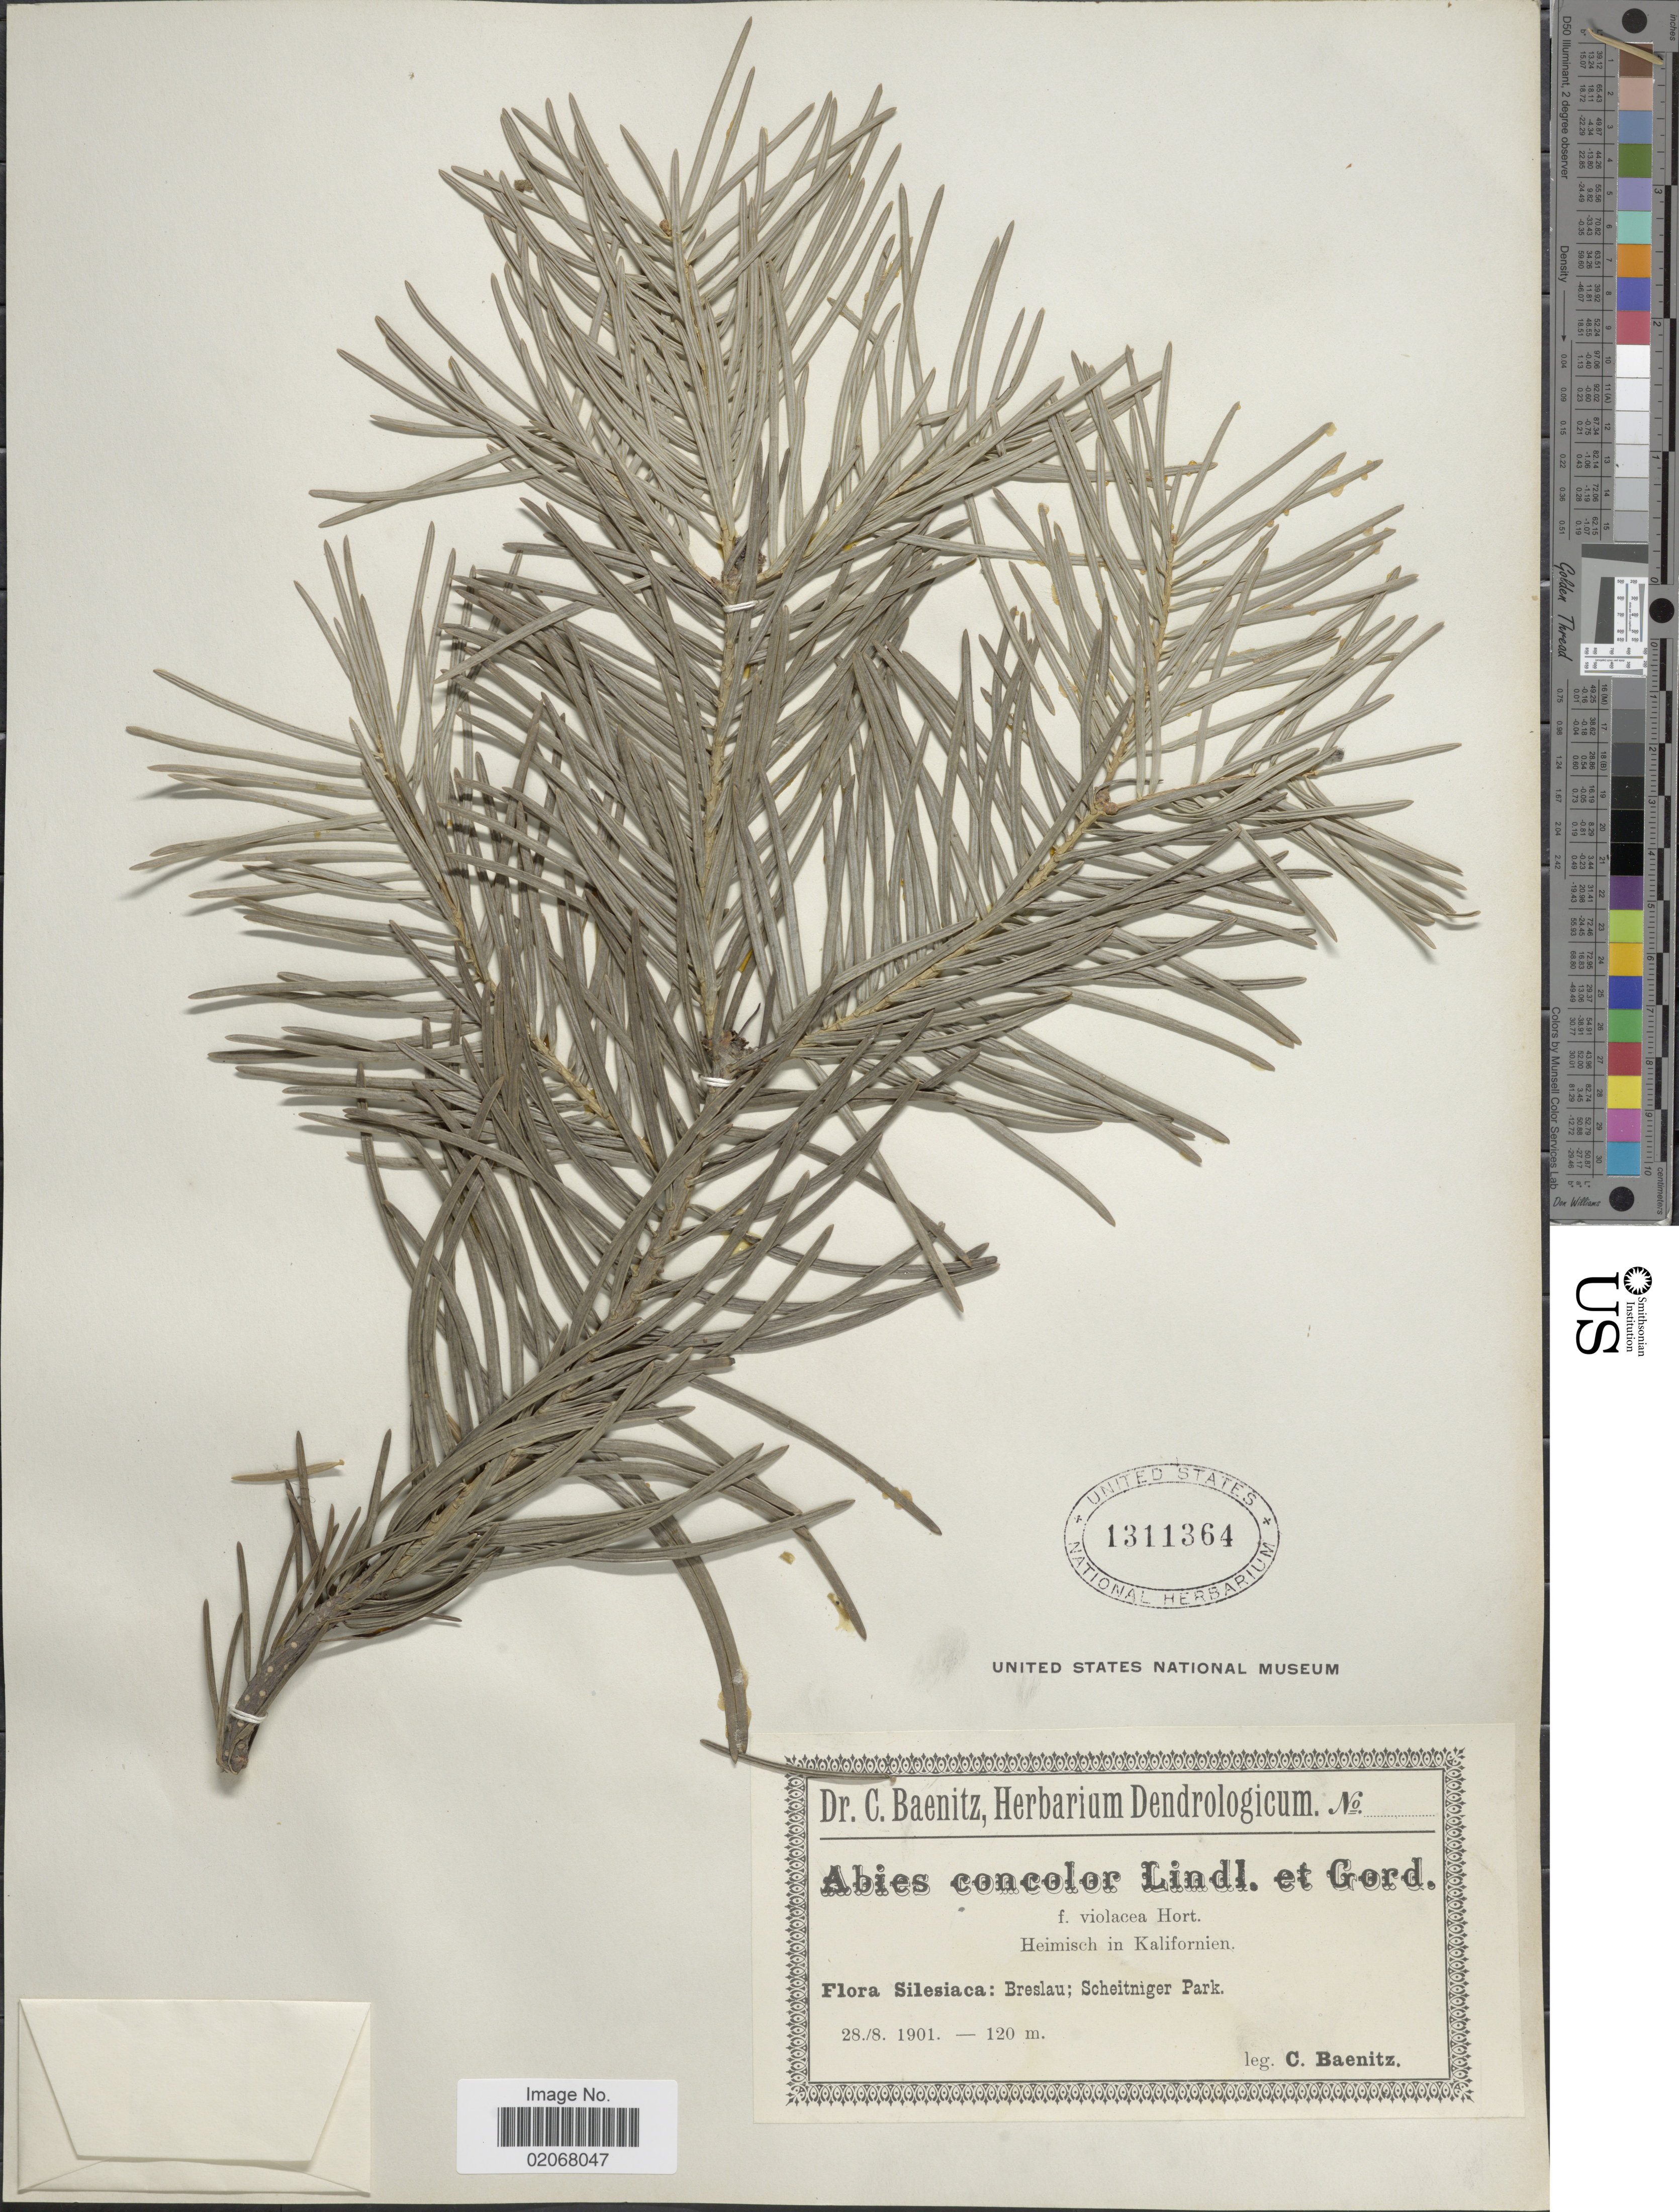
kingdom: Plantae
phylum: Tracheophyta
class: Pinopsida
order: Pinales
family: Pinaceae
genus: Abies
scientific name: Abies concolor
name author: (Gordon & Glend.) Lindl. ex Hildebr.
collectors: C. G. Baenitz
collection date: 1901-08-28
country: Poland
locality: Silesiaca: breslau; Scheitniger Park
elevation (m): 120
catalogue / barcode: US 1311364